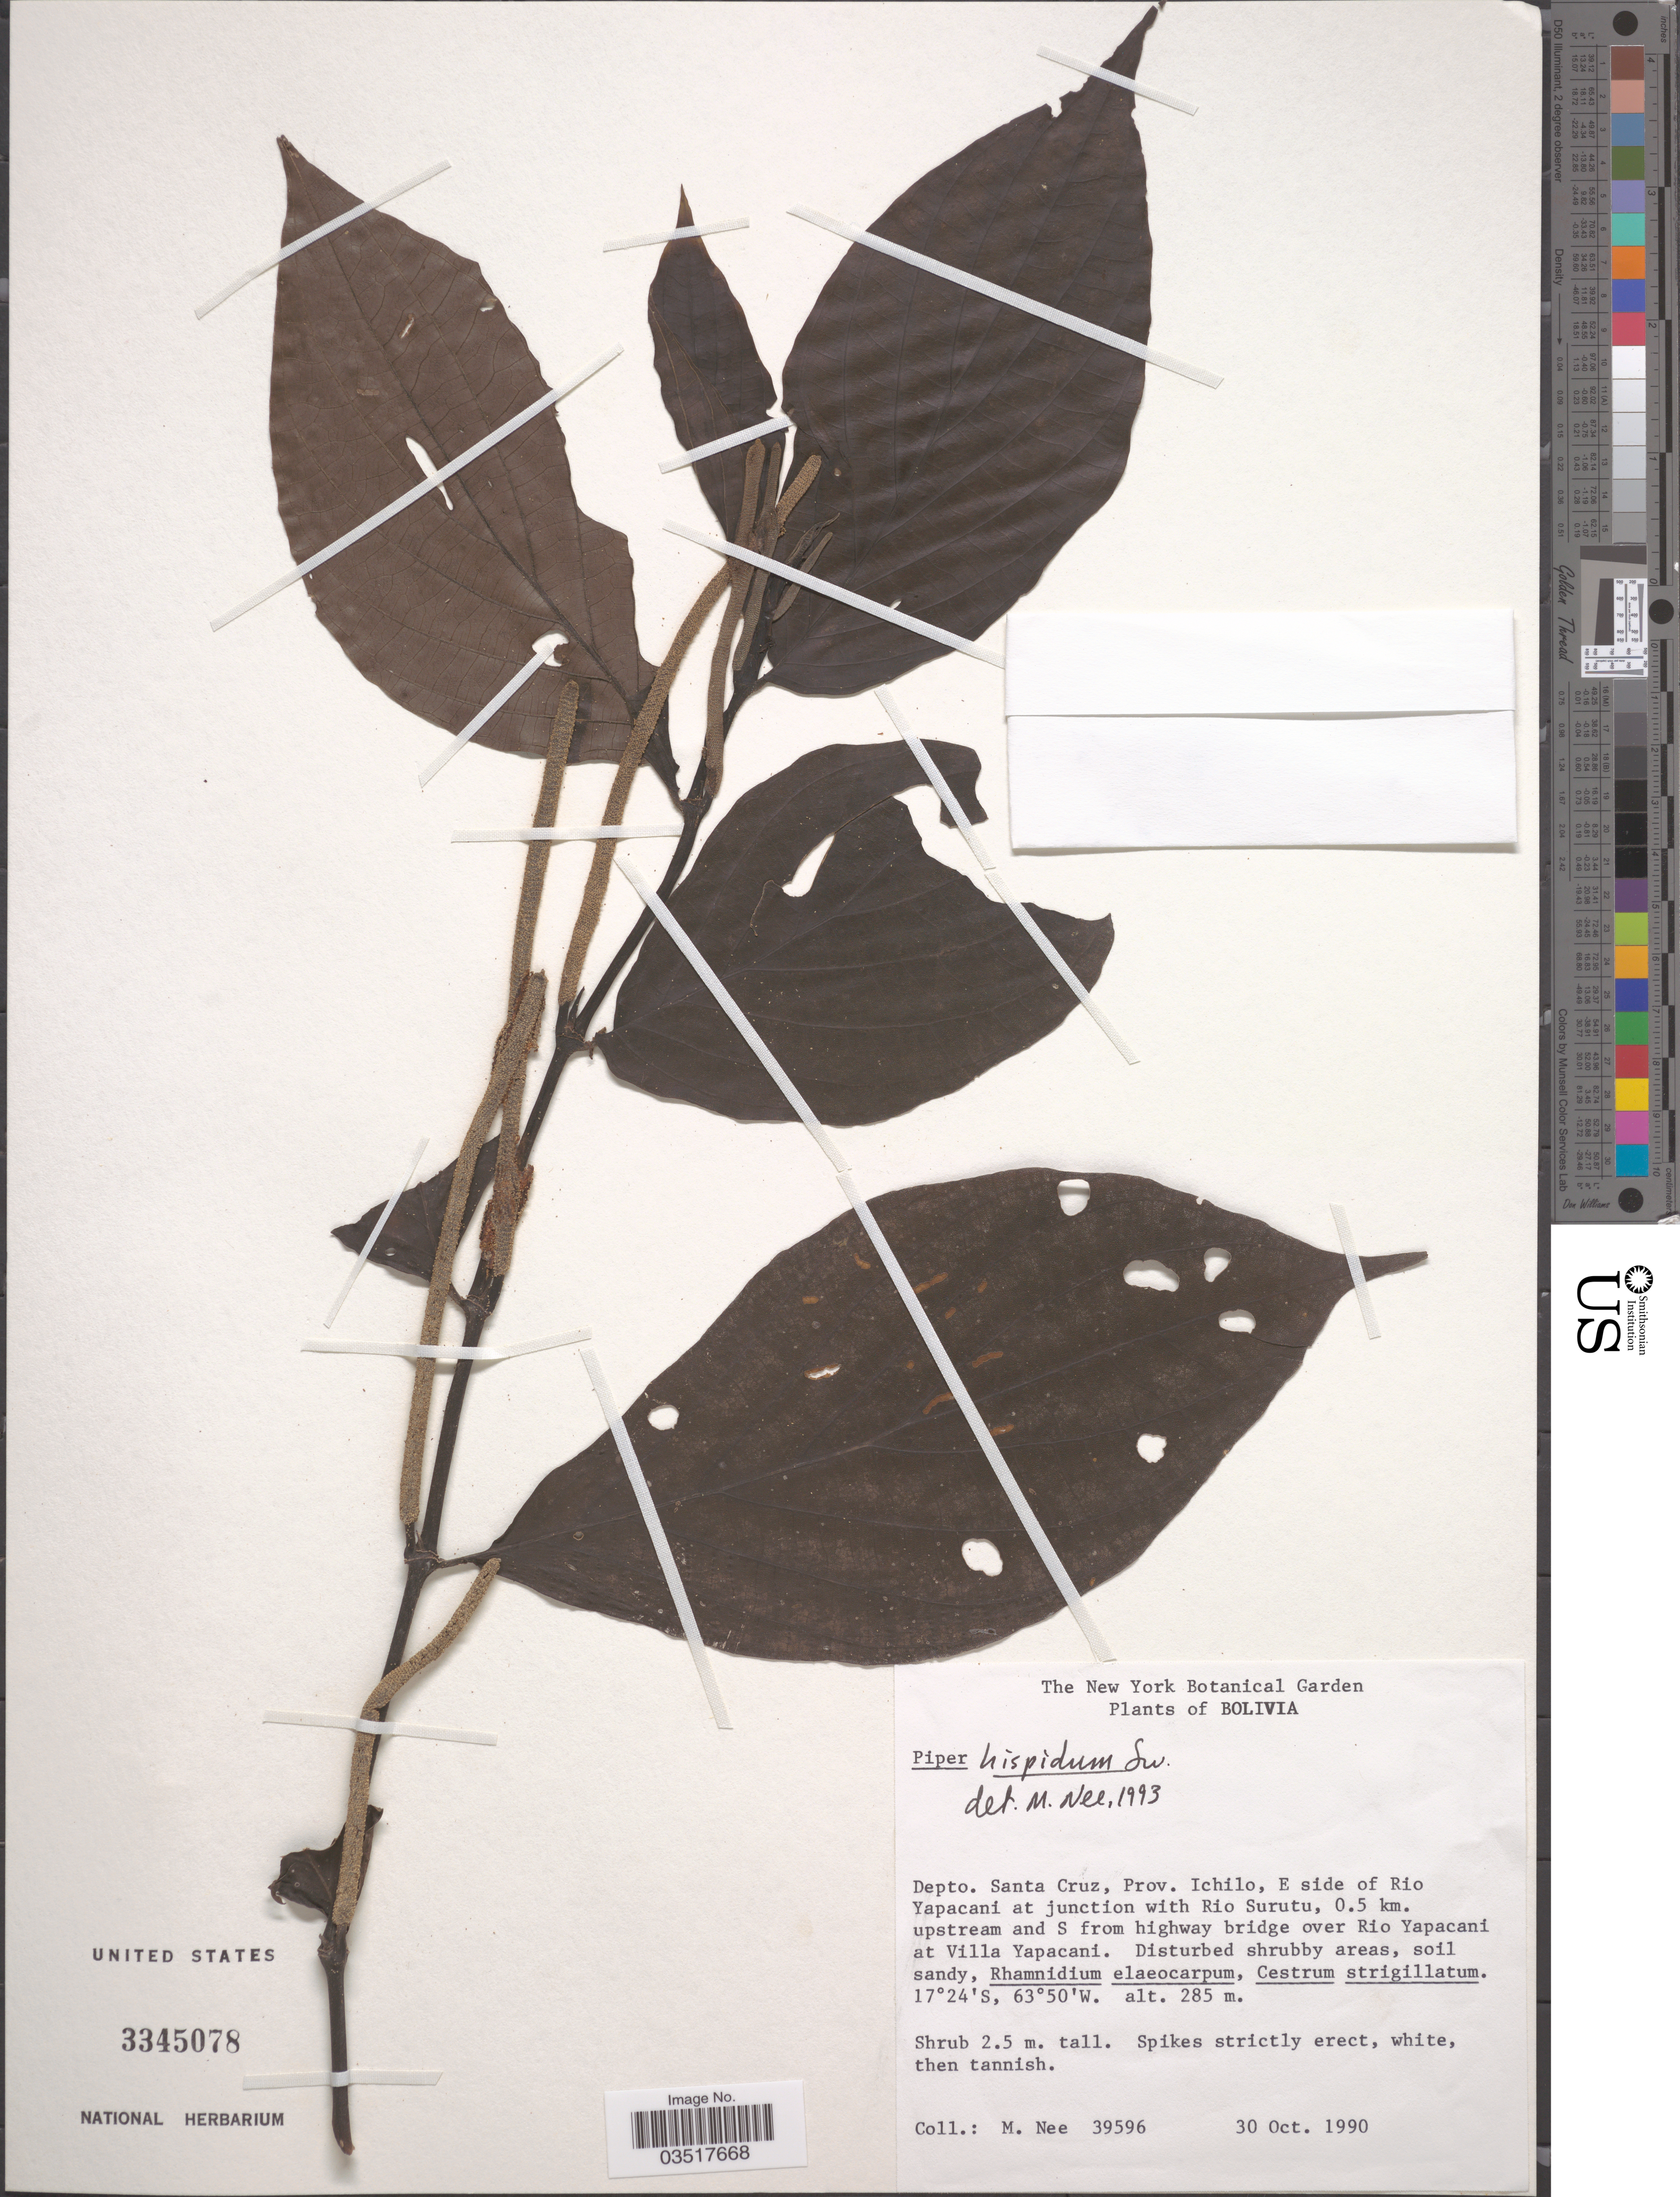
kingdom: Plantae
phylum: Tracheophyta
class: Magnoliopsida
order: Piperales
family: Piperaceae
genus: Piper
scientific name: Piper hispidum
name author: Sw.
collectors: M. Nee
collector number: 39596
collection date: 1990-10-30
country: Bolivia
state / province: Santa Cruz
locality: Depto. Santa Cruz, Prov. Ichilo, E side of Rio Yapacani at junction with Rio Surutu, 0.5 km. upstream and S from highway bridge over Rio Yapacani at Villa Yapacani.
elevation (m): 285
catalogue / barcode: US 3345078